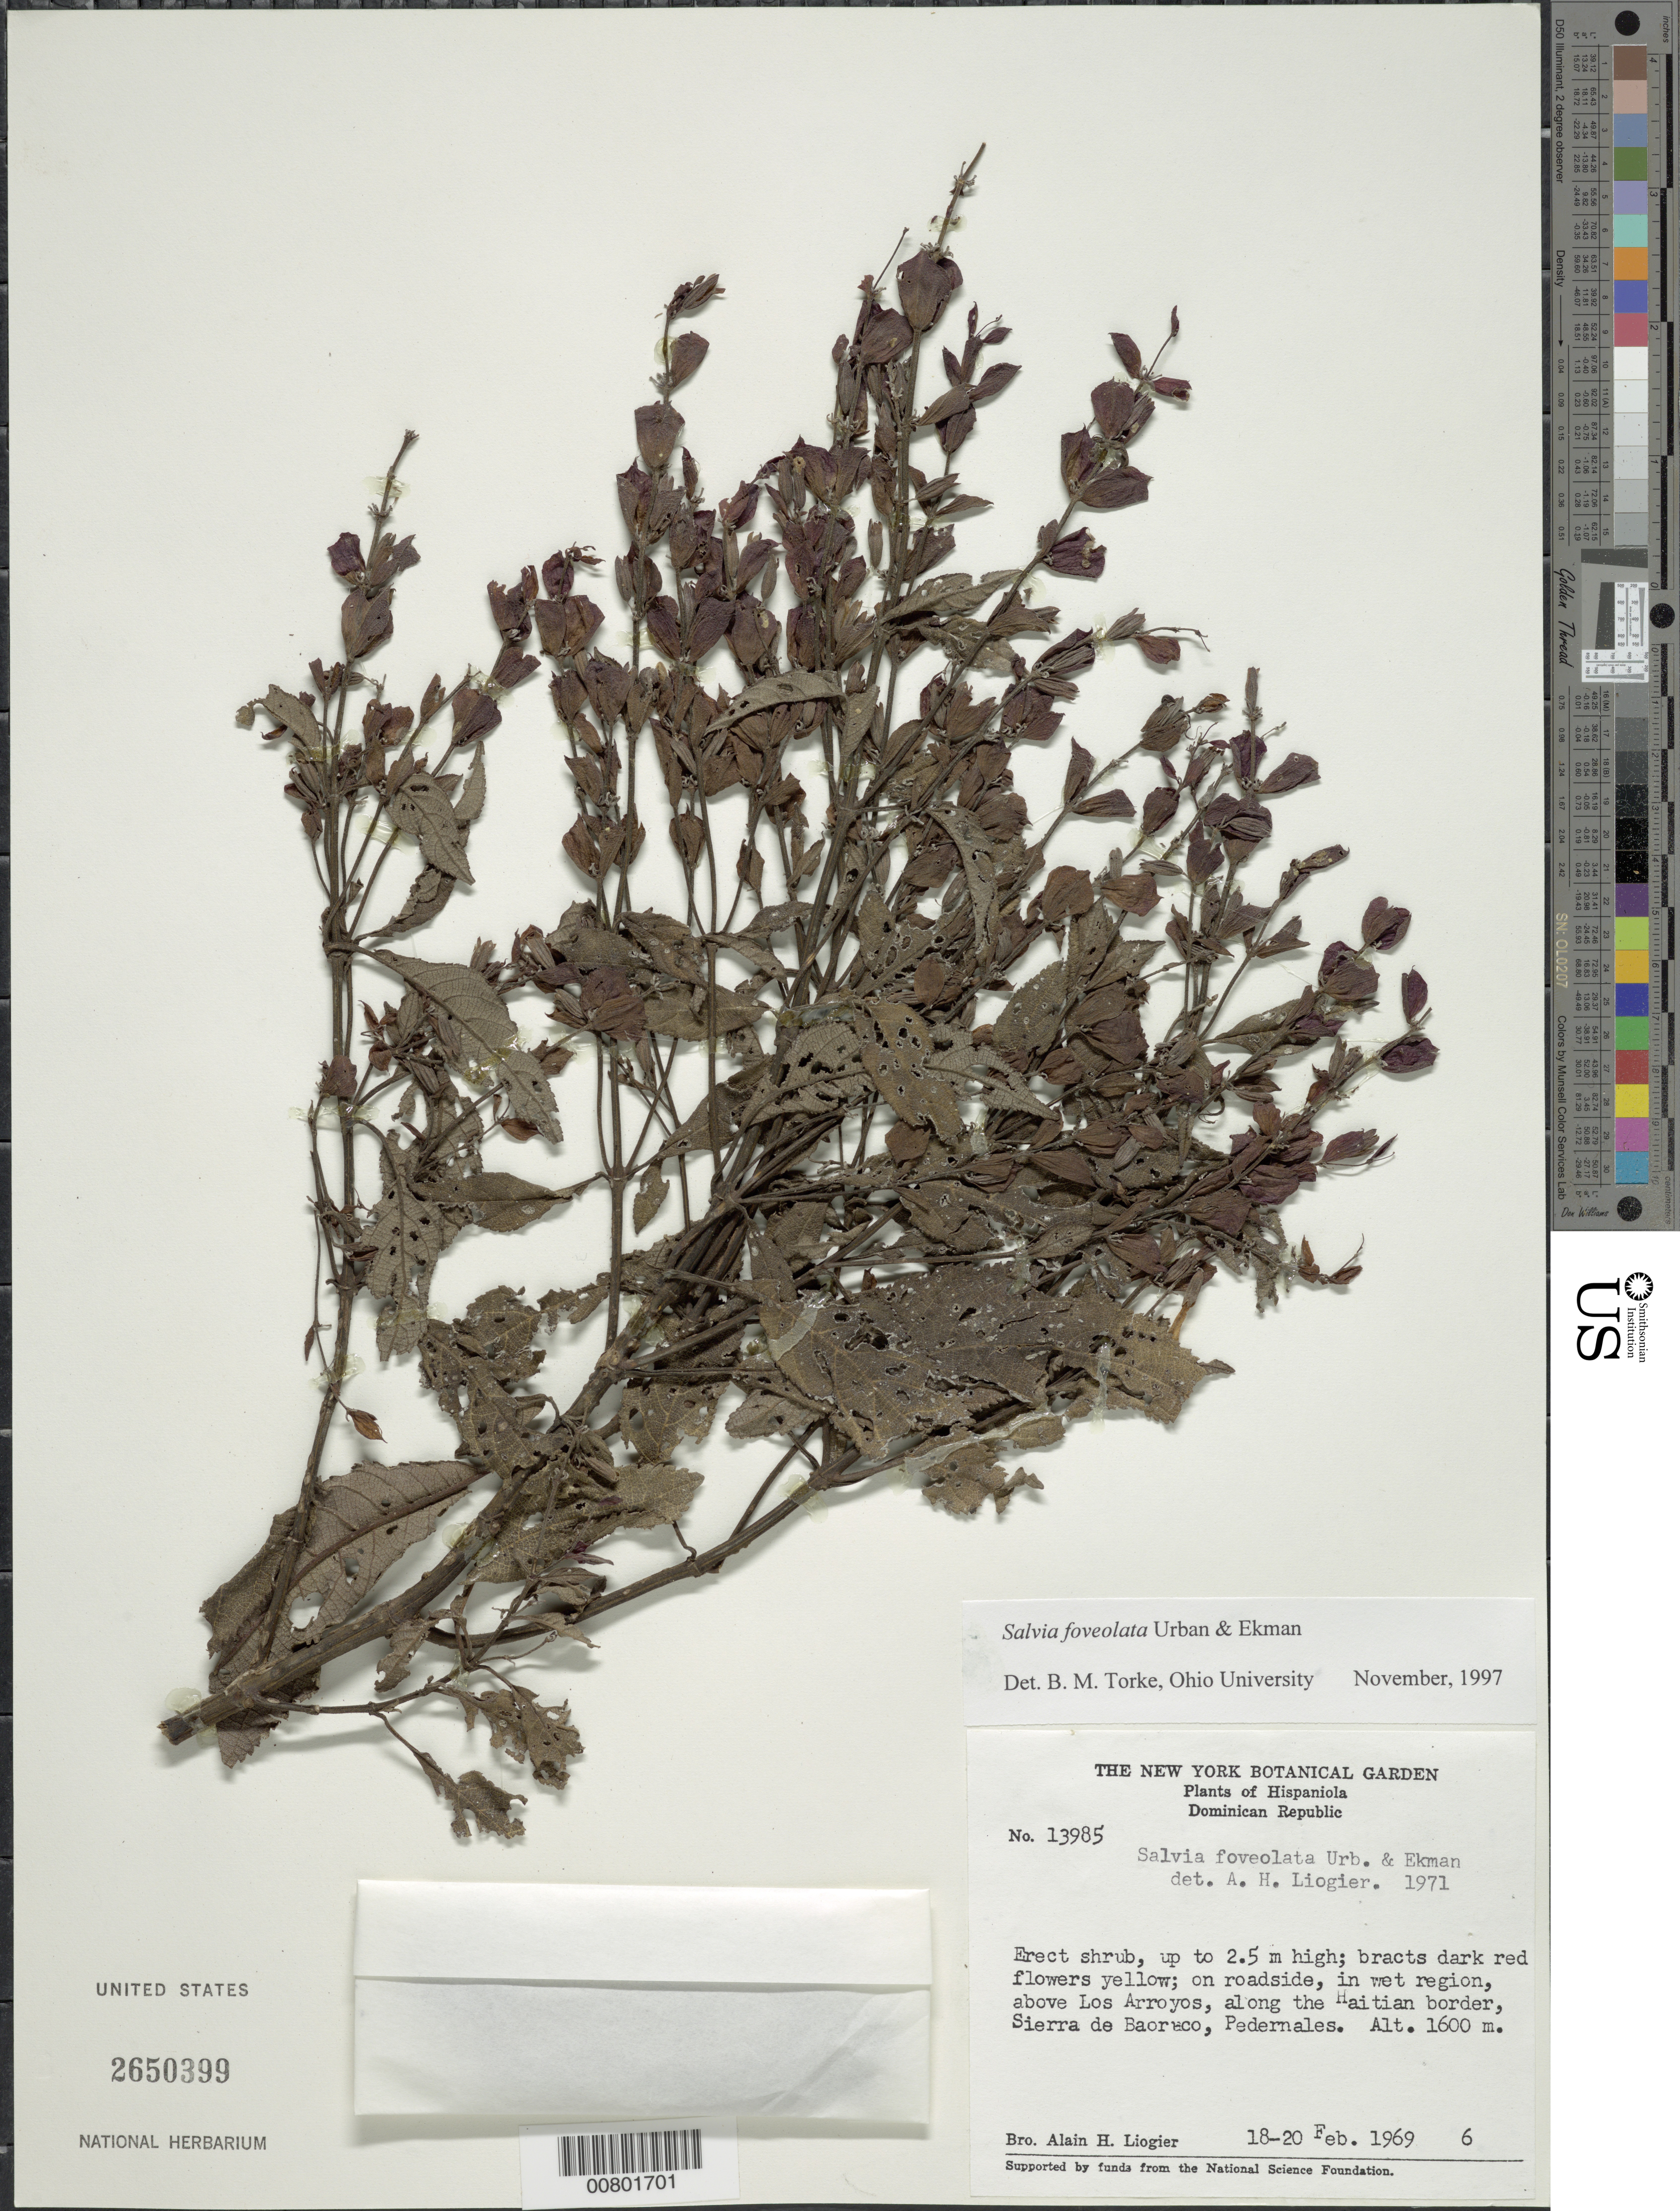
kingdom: Plantae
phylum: Tracheophyta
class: Magnoliopsida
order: Lamiales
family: Lamiaceae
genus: Salvia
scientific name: Salvia foveolata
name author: Urb. & Ekman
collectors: A. H. Liogier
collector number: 13985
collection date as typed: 18 Feb 1969 to 20 Feb 1969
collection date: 1969-02-18/1969-02-20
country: Dominican Republic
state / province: Pedernales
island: Hispaniola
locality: Above Los Arroyos, along the Haitian border, Sierra de Baoraco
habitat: On roadside in wet region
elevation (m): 1600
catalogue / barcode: US 2650399